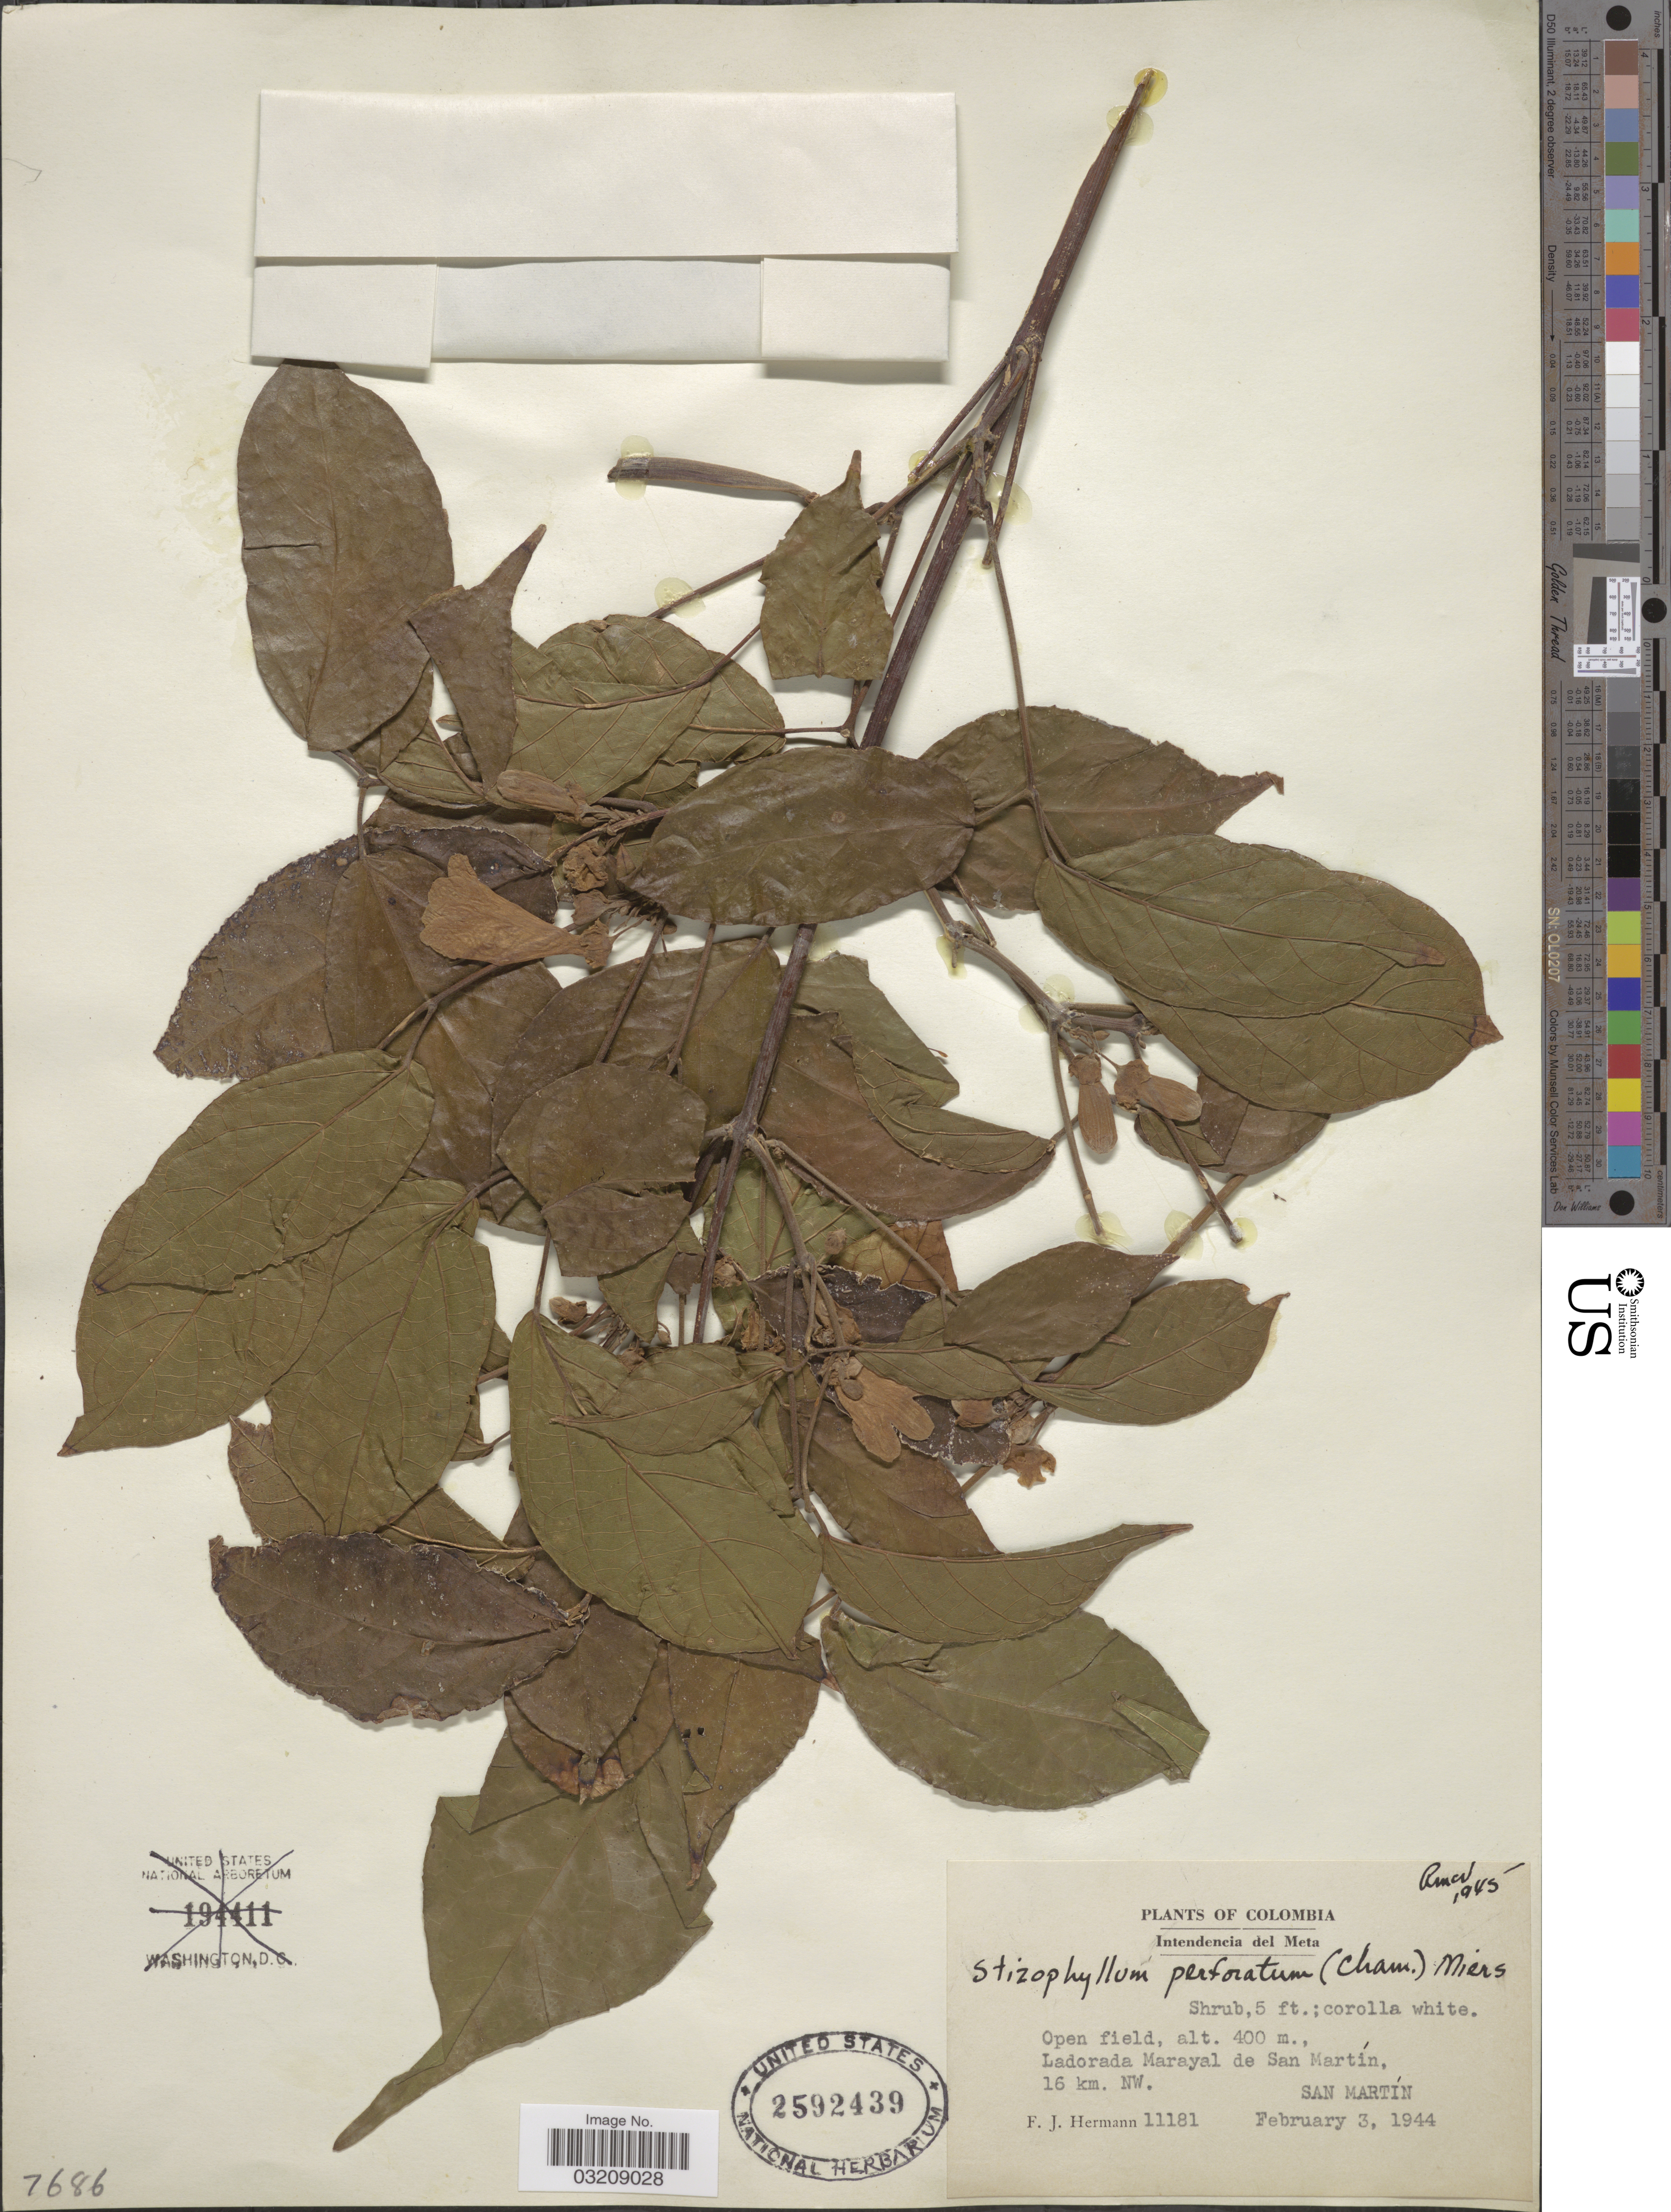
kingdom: Plantae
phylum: Tracheophyta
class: Magnoliopsida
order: Lamiales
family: Bignoniaceae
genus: Stizophyllum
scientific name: Stizophyllum perforatum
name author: (Cham.) Miers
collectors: F. J. Hermann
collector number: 11181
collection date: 1944-02-03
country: Colombia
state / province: Meta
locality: Indencia del Meta. Ladorada Marayal de San Martín, 16 km. NW. San Martin.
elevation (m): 400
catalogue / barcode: US 2592439